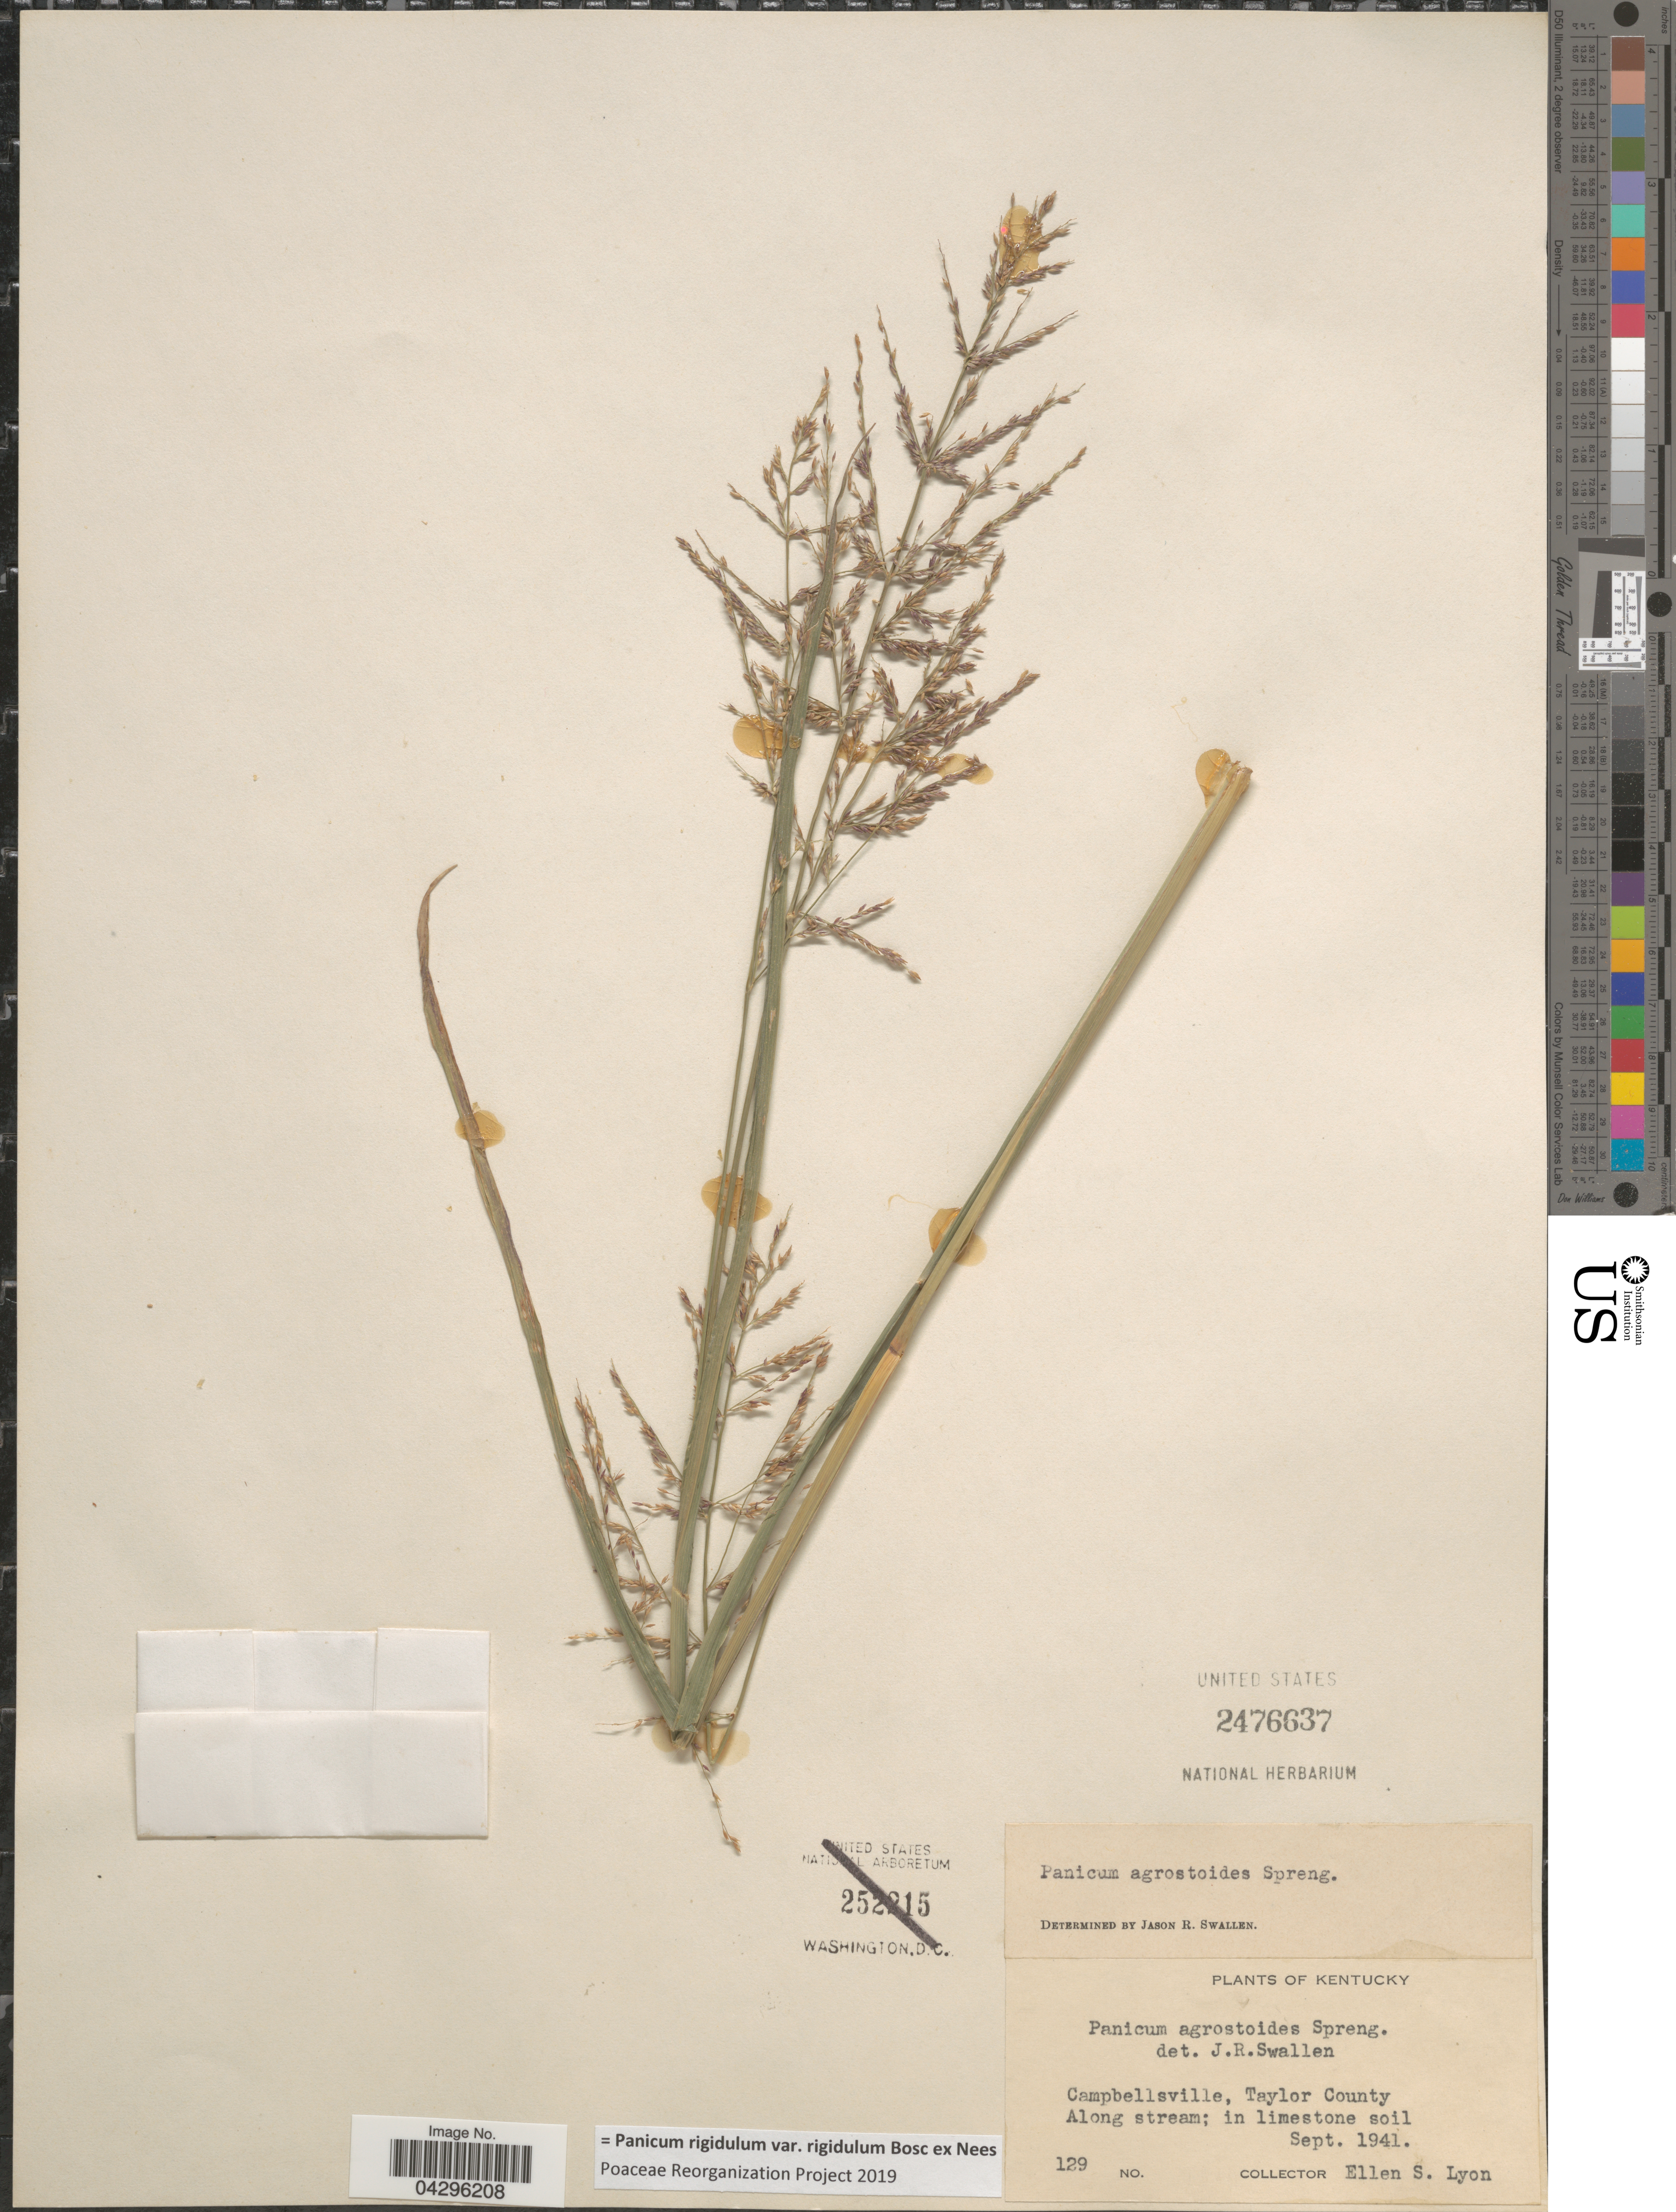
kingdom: Plantae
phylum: Tracheophyta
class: Liliopsida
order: Poales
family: Poaceae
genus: Panicum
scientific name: Panicum rigidulum var. rigidulum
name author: Bosc ex Nees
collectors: E. Lyon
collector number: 129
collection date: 1941-09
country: United States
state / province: Kentucky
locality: Campbellsville, Taylor County. Along stream; in limestone soil.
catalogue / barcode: US 2476637